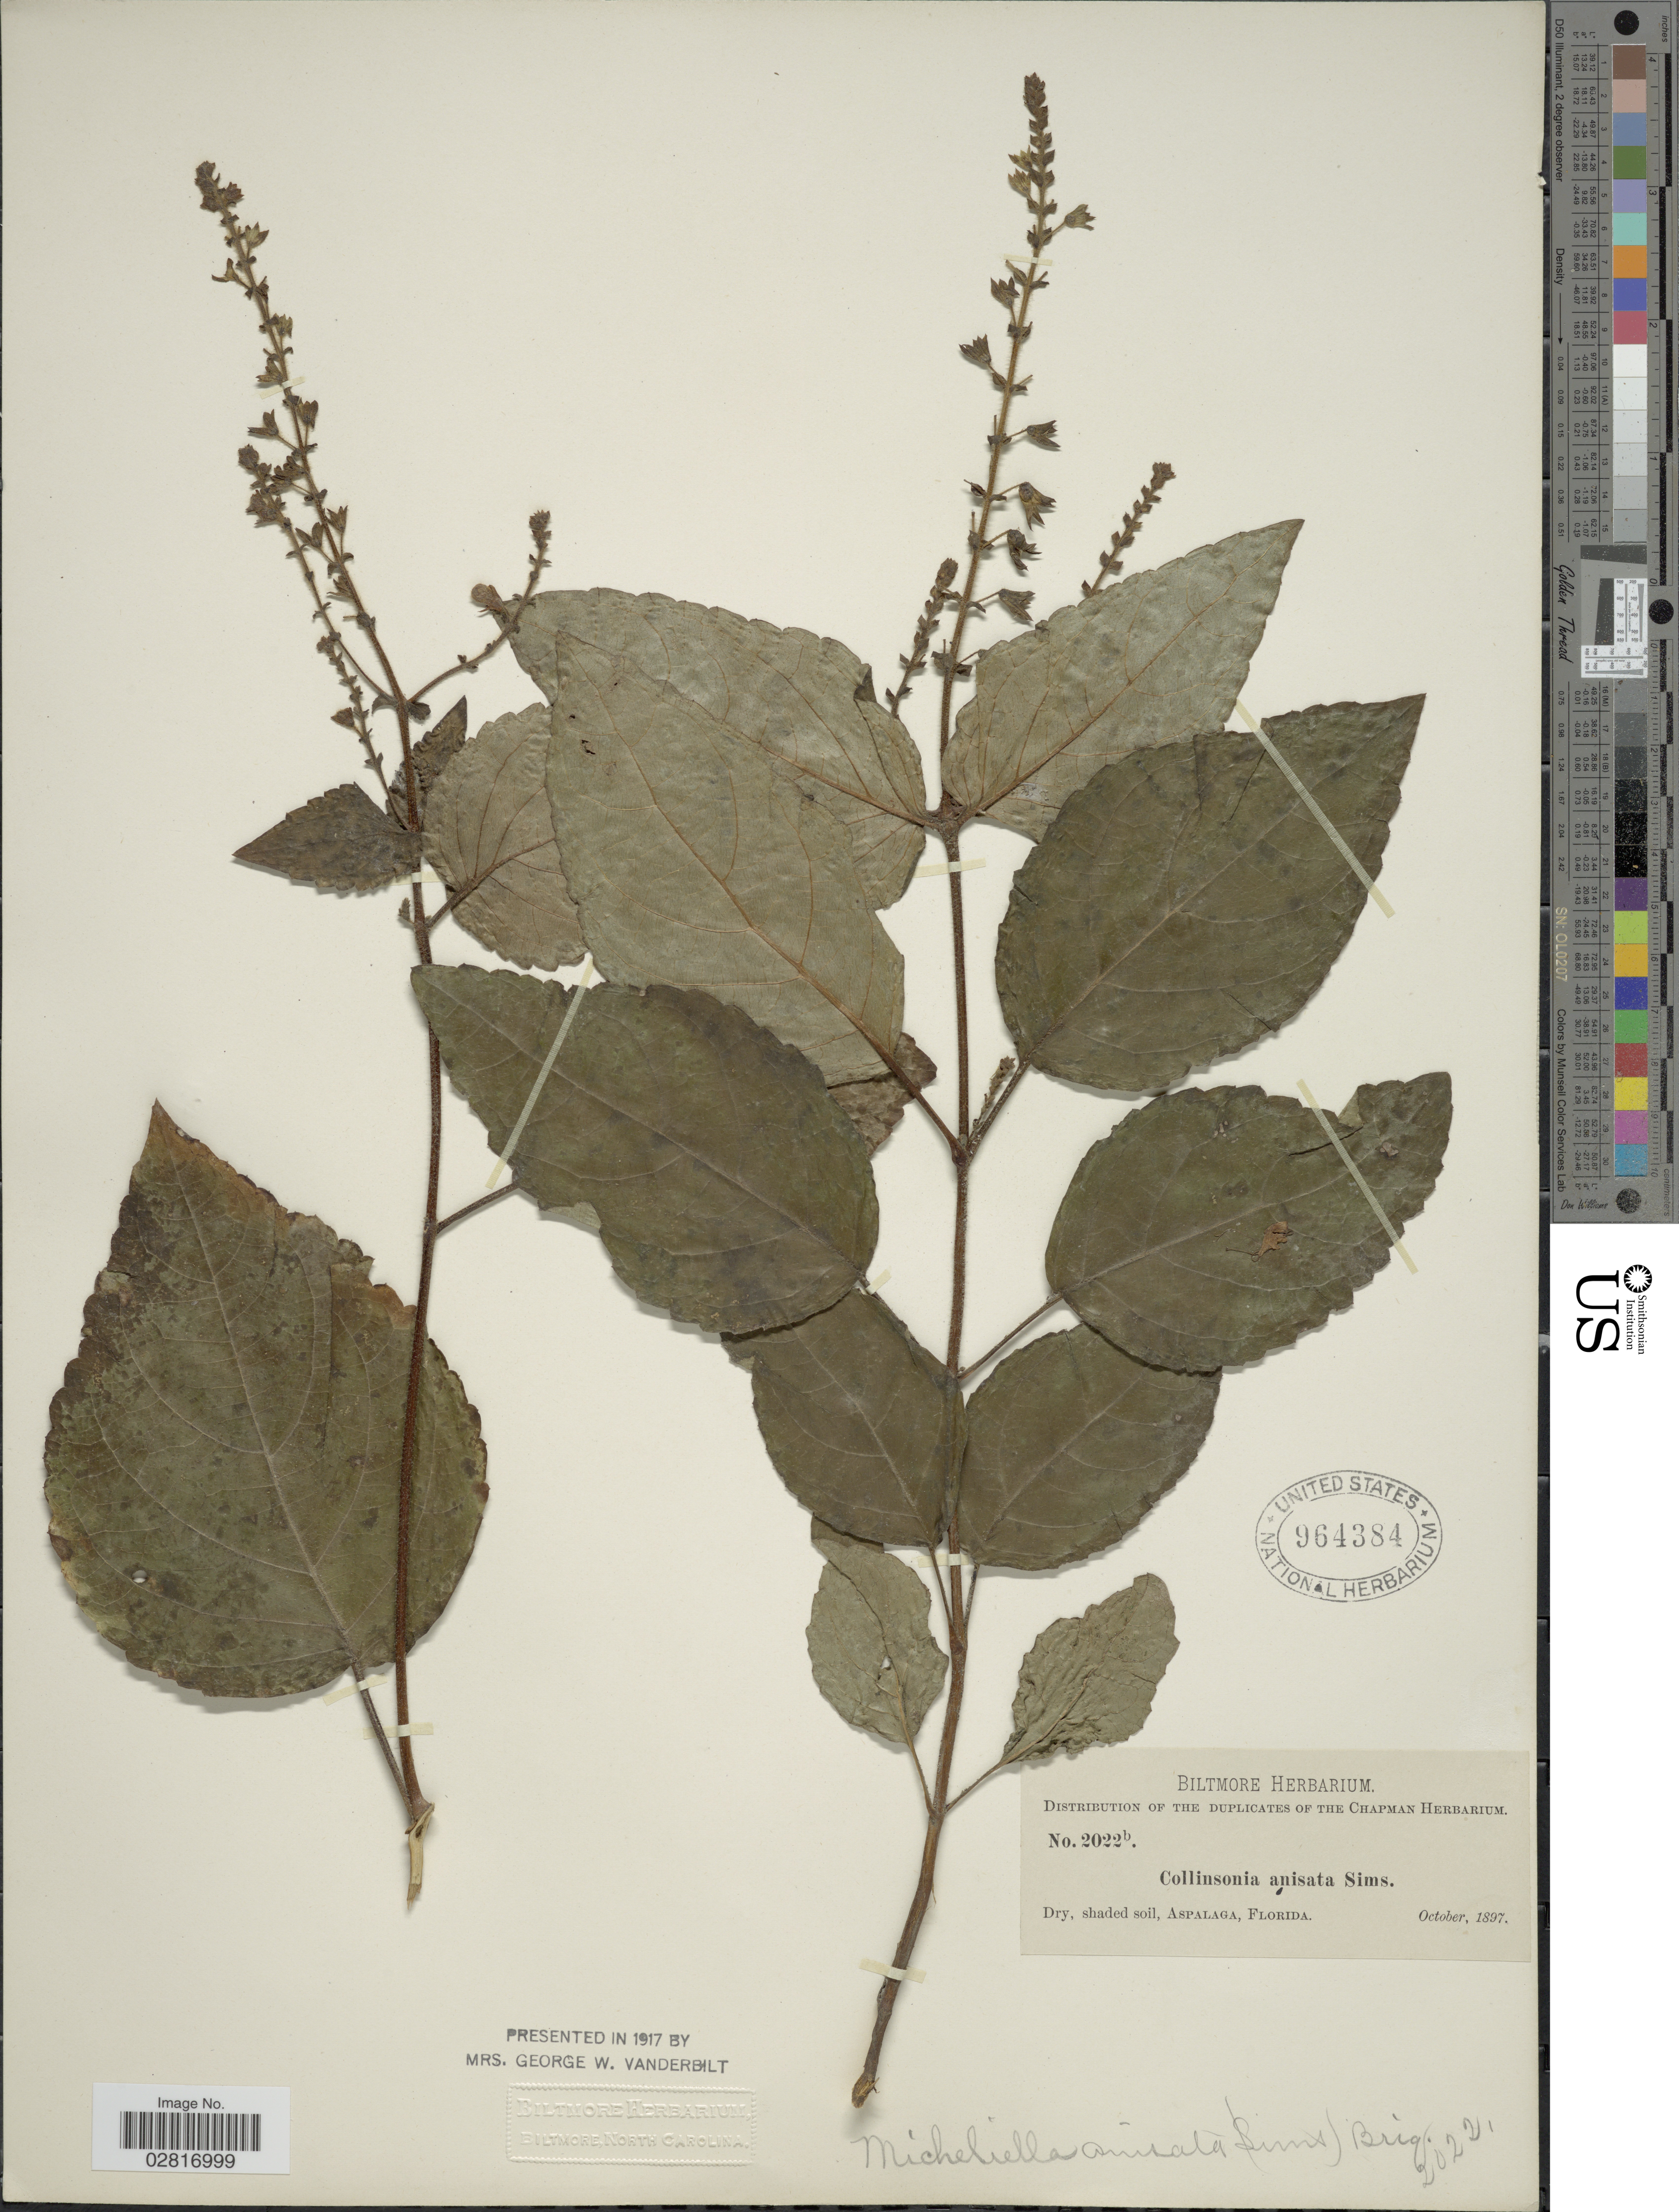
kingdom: Plantae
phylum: Tracheophyta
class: Magnoliopsida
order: Lamiales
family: Lamiaceae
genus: Collinsonia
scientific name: Collinsonia anisata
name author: Sims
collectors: ex herb. Biltmore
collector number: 2022b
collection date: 1897-10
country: United States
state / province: Florida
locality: Aspalaga.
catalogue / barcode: US 964384